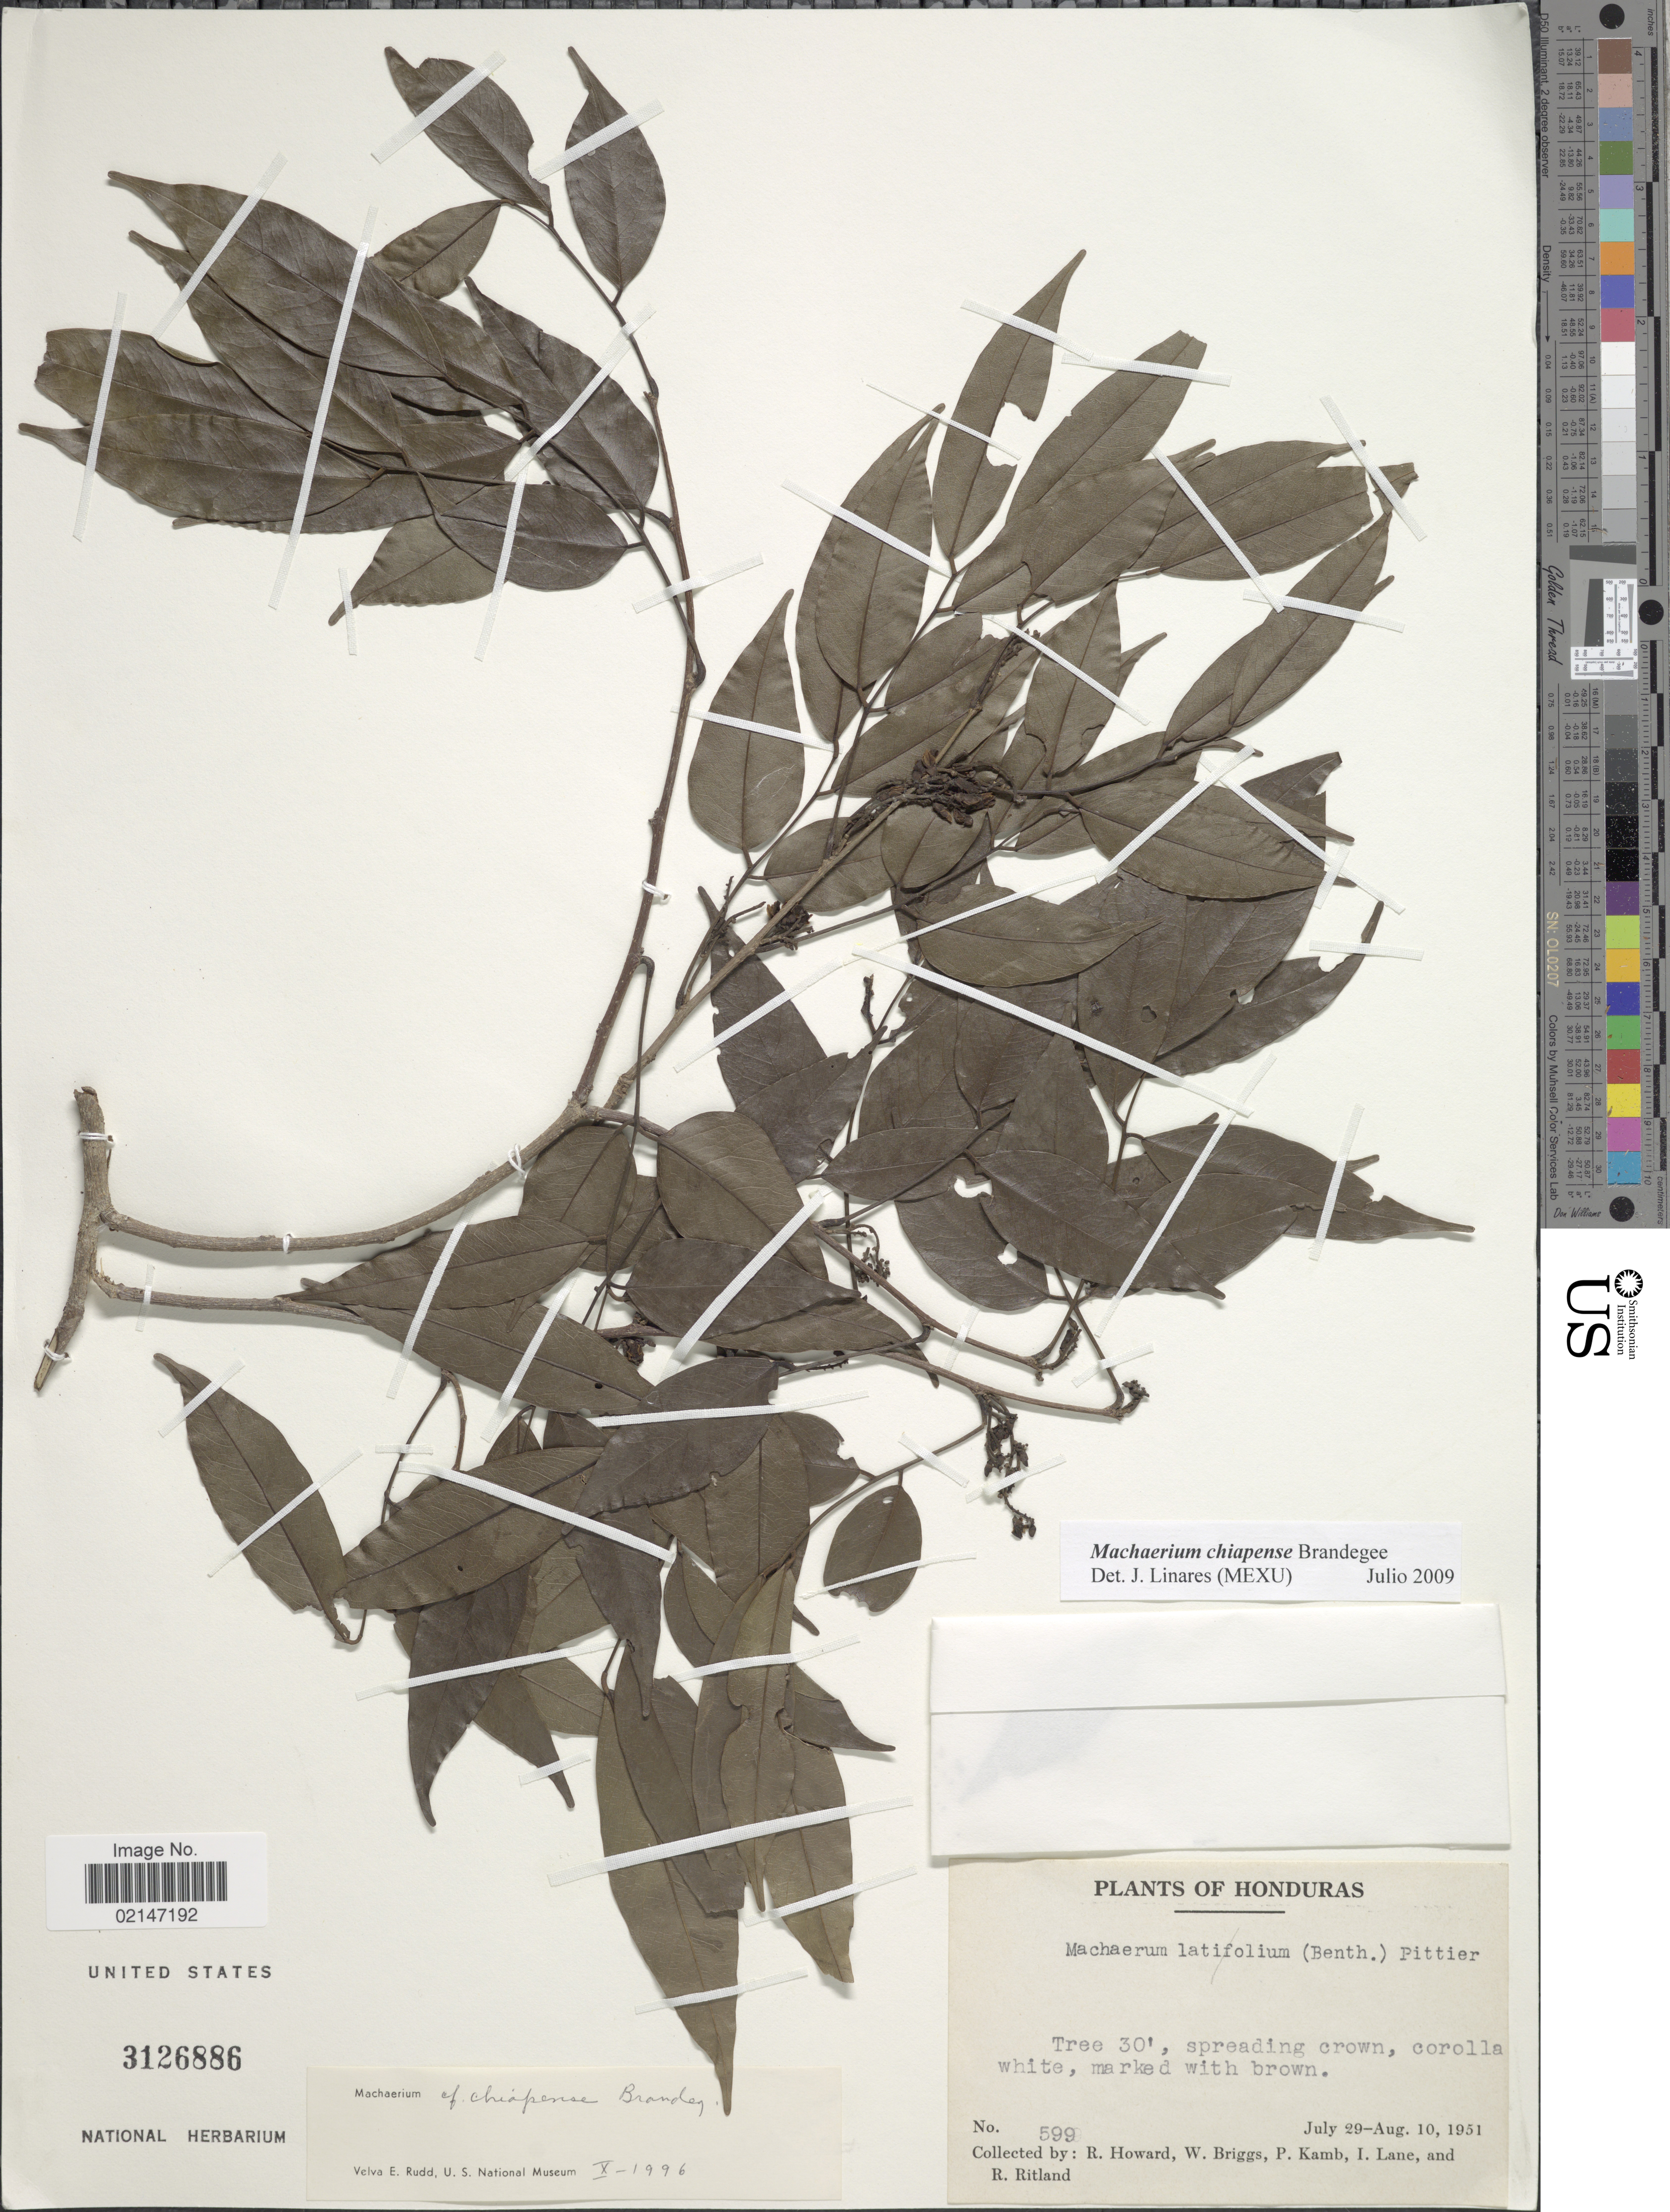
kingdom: Plantae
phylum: Tracheophyta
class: Magnoliopsida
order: Fabales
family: Fabaceae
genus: Machaerium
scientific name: Machaerium chiapense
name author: T.S. Brandg.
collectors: R. Howard, W. Briggs, P. Kamb, I. Lane & R. Ritland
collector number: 599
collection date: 1951-07-29/1951-08-10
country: Honduras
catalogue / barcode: US 3126886